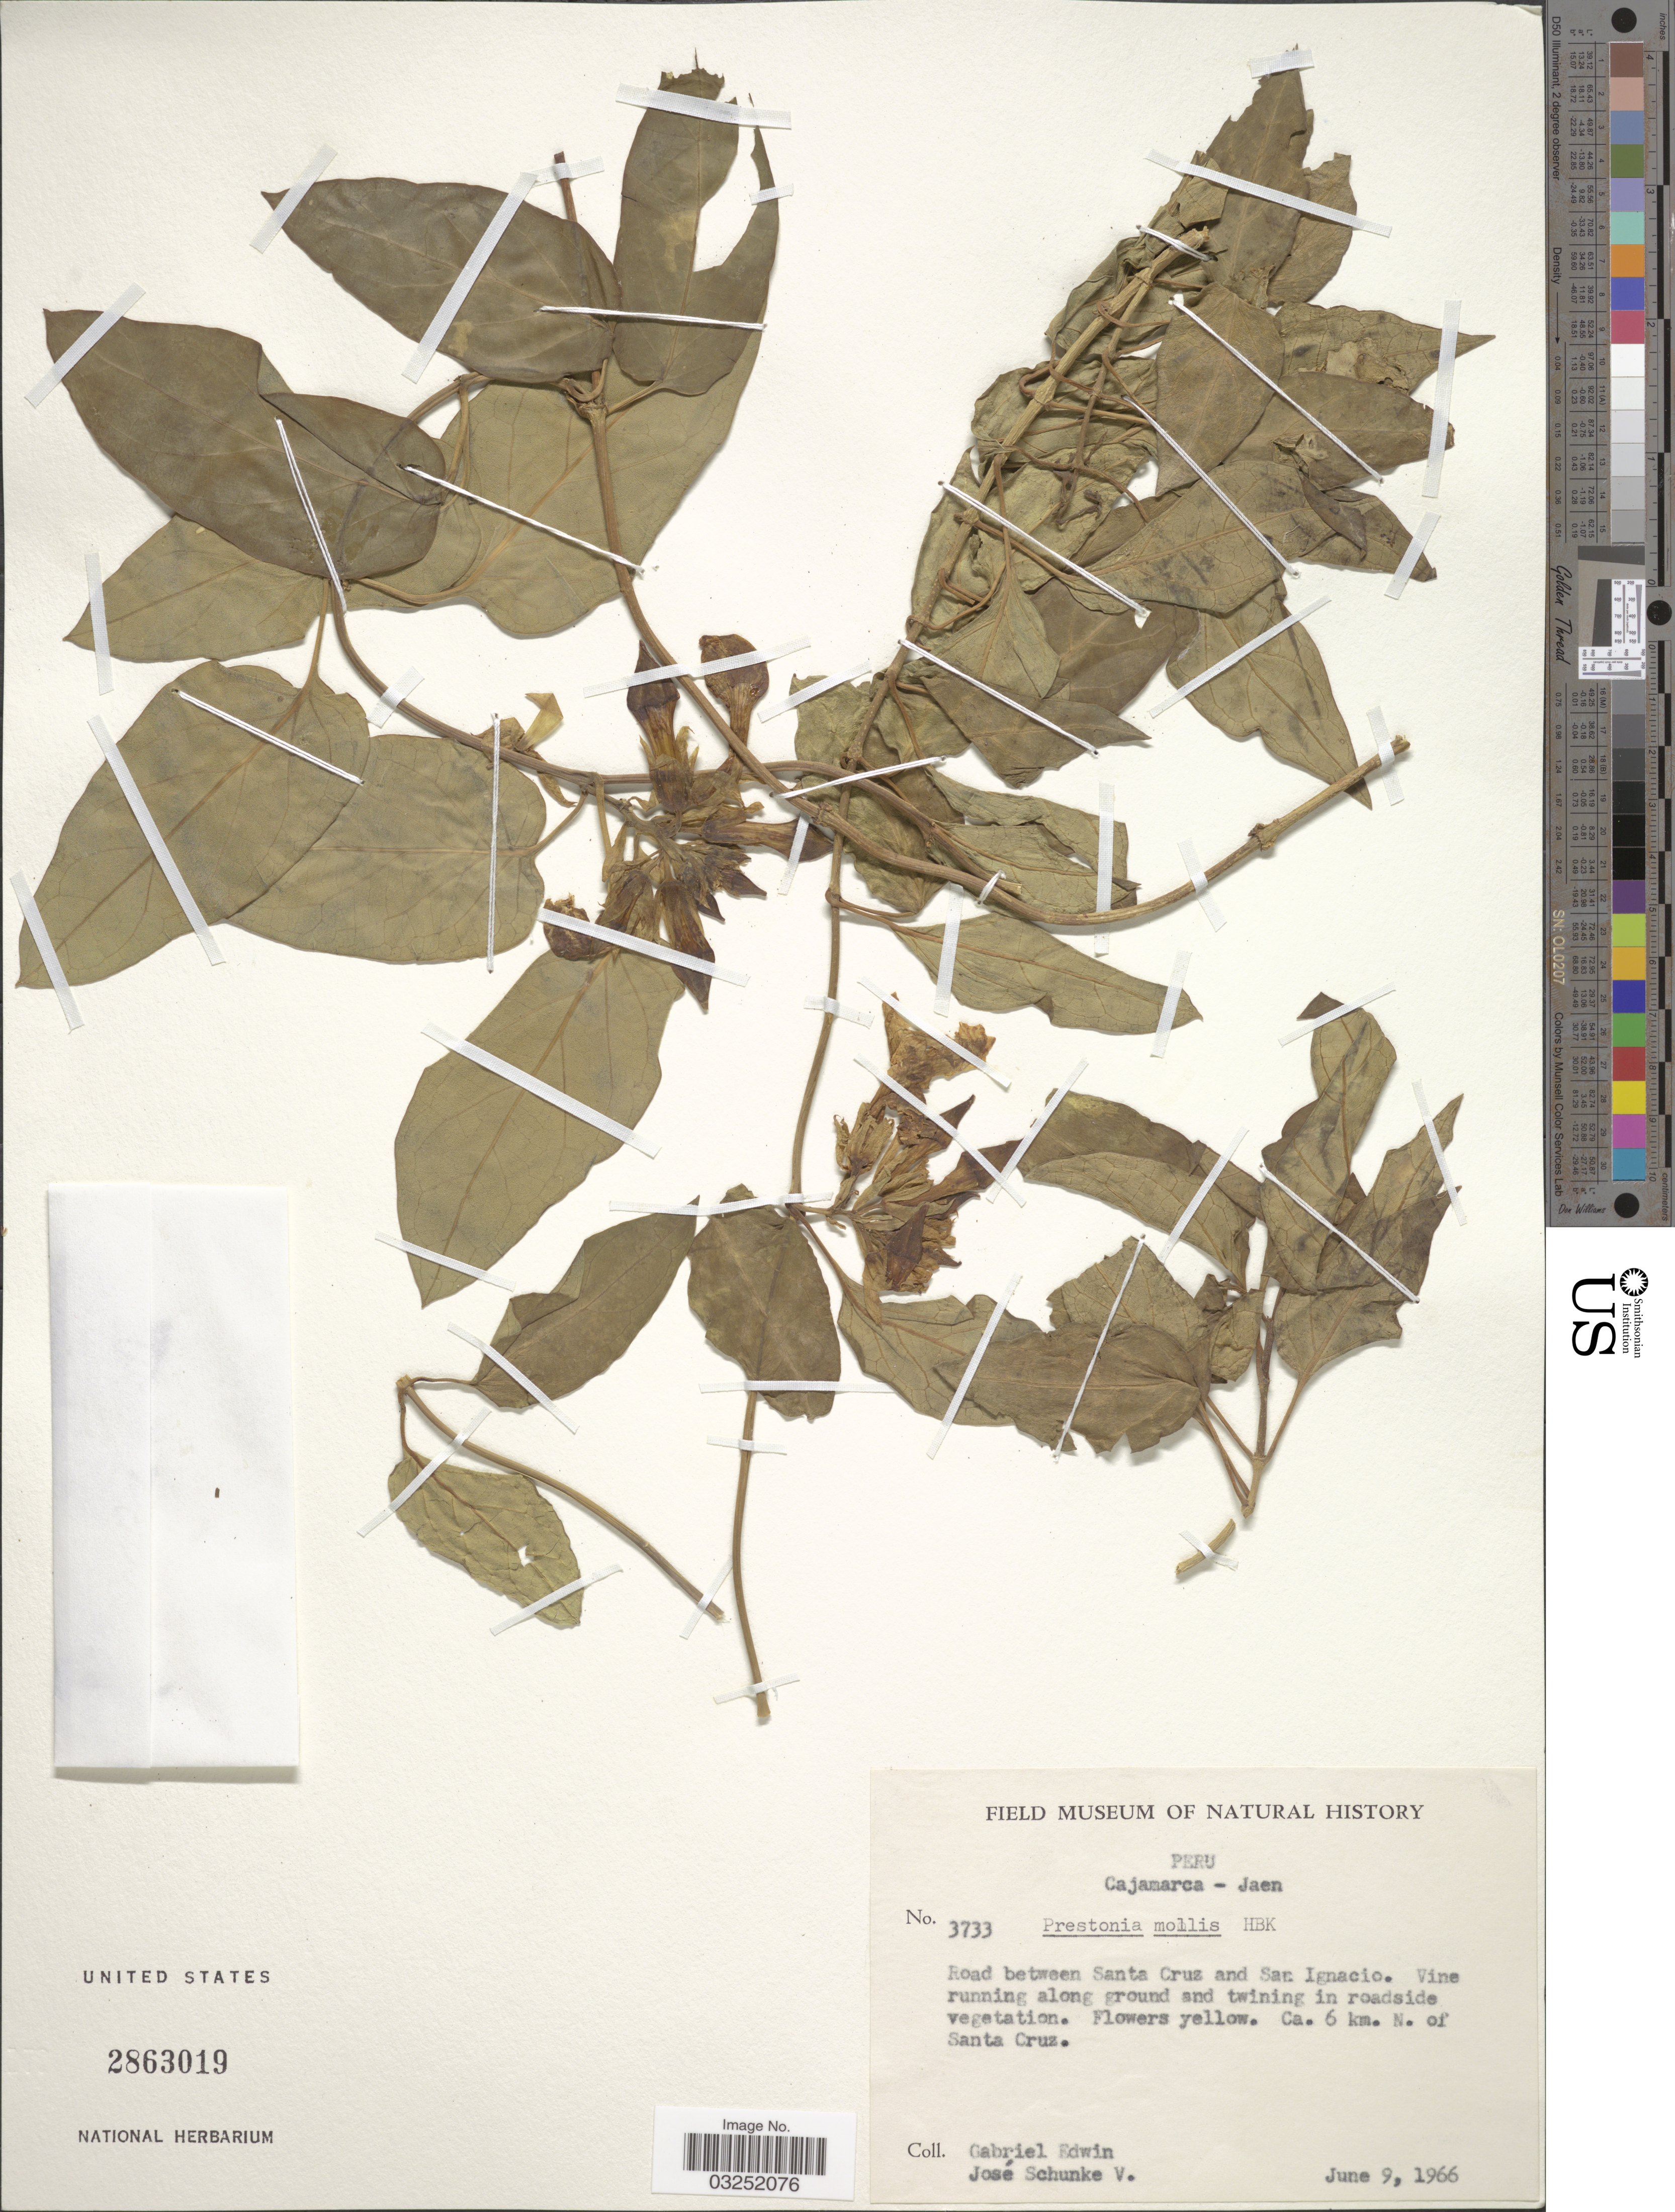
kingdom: Plantae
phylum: Tracheophyta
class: Magnoliopsida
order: Gentianales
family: Apocynaceae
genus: Prestonia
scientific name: Prestonia mollis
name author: Kunth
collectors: G. Edwin & J. Schunke Vigo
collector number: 3733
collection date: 1966-06-09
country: Peru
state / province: Cajamarca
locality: Cajamarca - Jaen, Road between Santa Cruz and San Ignacio, Ca. 6 km. N. of Santa Cruz.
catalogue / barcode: US 2863019